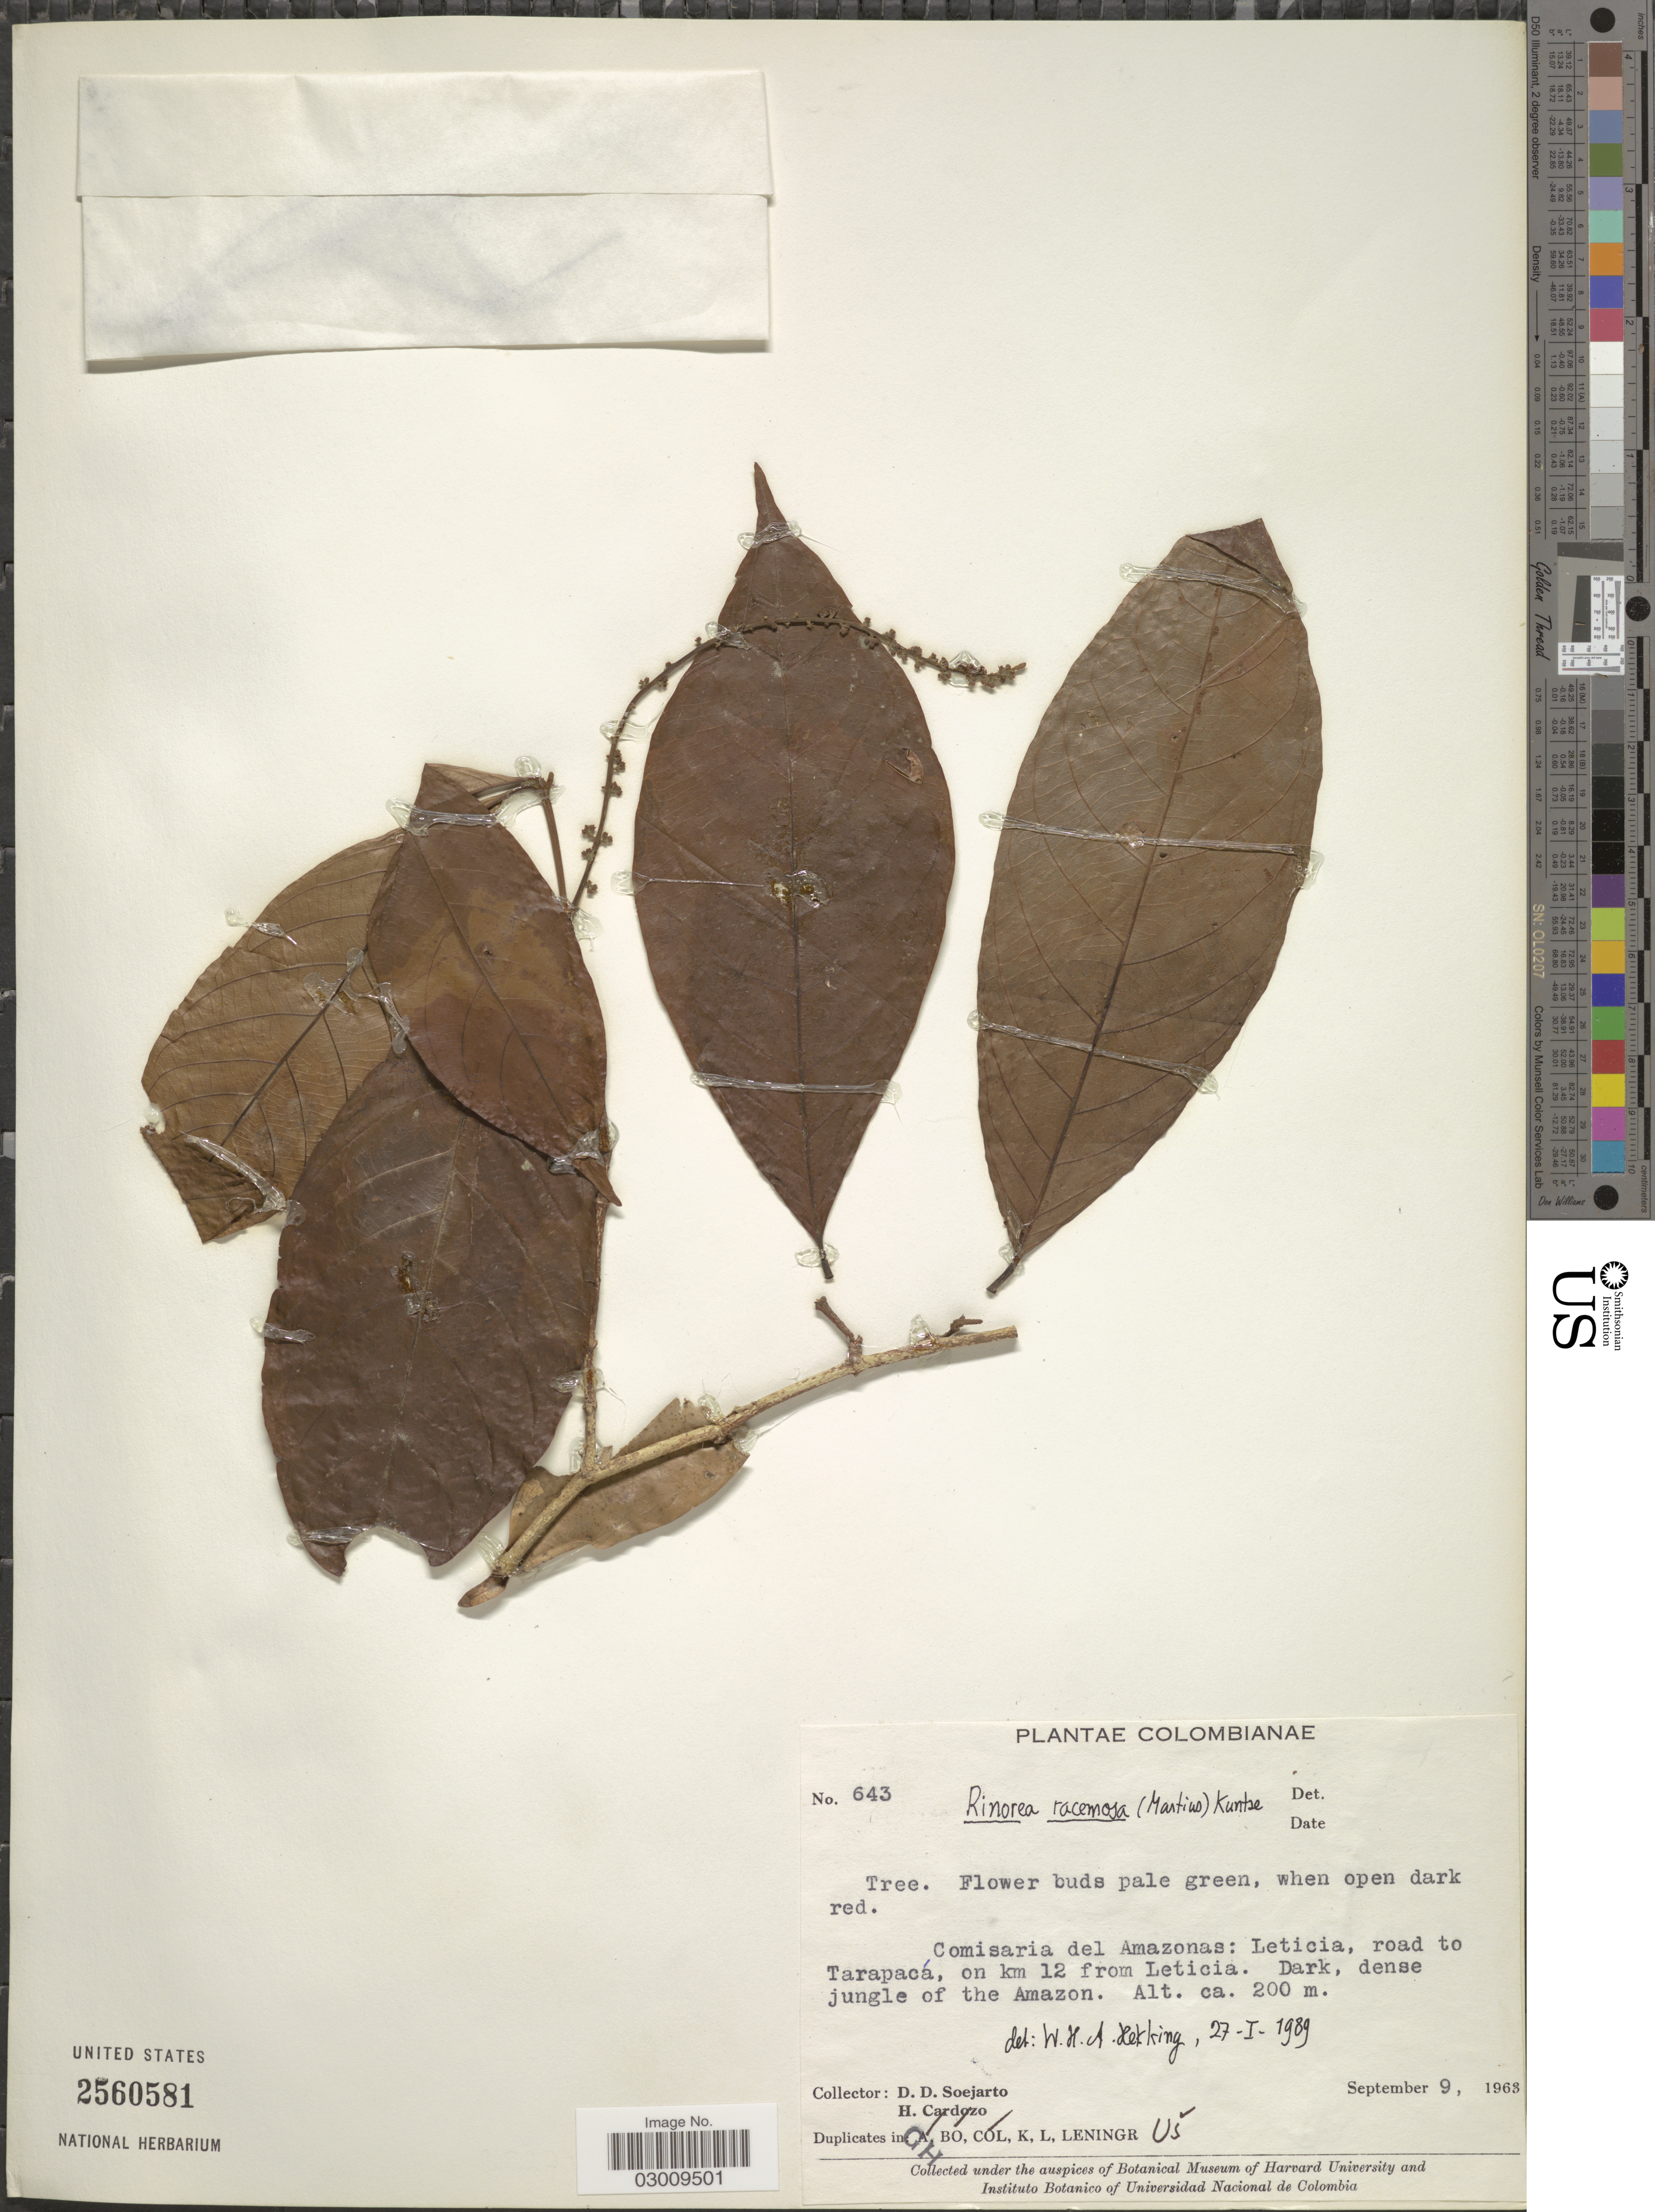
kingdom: Plantae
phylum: Tracheophyta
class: Magnoliopsida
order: Malpighiales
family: Violaceae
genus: Rinorea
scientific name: Rinorea racemosa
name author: (Mart.) Kuntze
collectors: H. Cardozo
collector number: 643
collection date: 1963-09-09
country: Colombia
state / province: Amazônas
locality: Comisaria del Amazonas: Leticia, road to Tarapacá, on km 12 from Leticia. Dark, dense jungle of the Amazon.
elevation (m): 200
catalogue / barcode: US 2560581